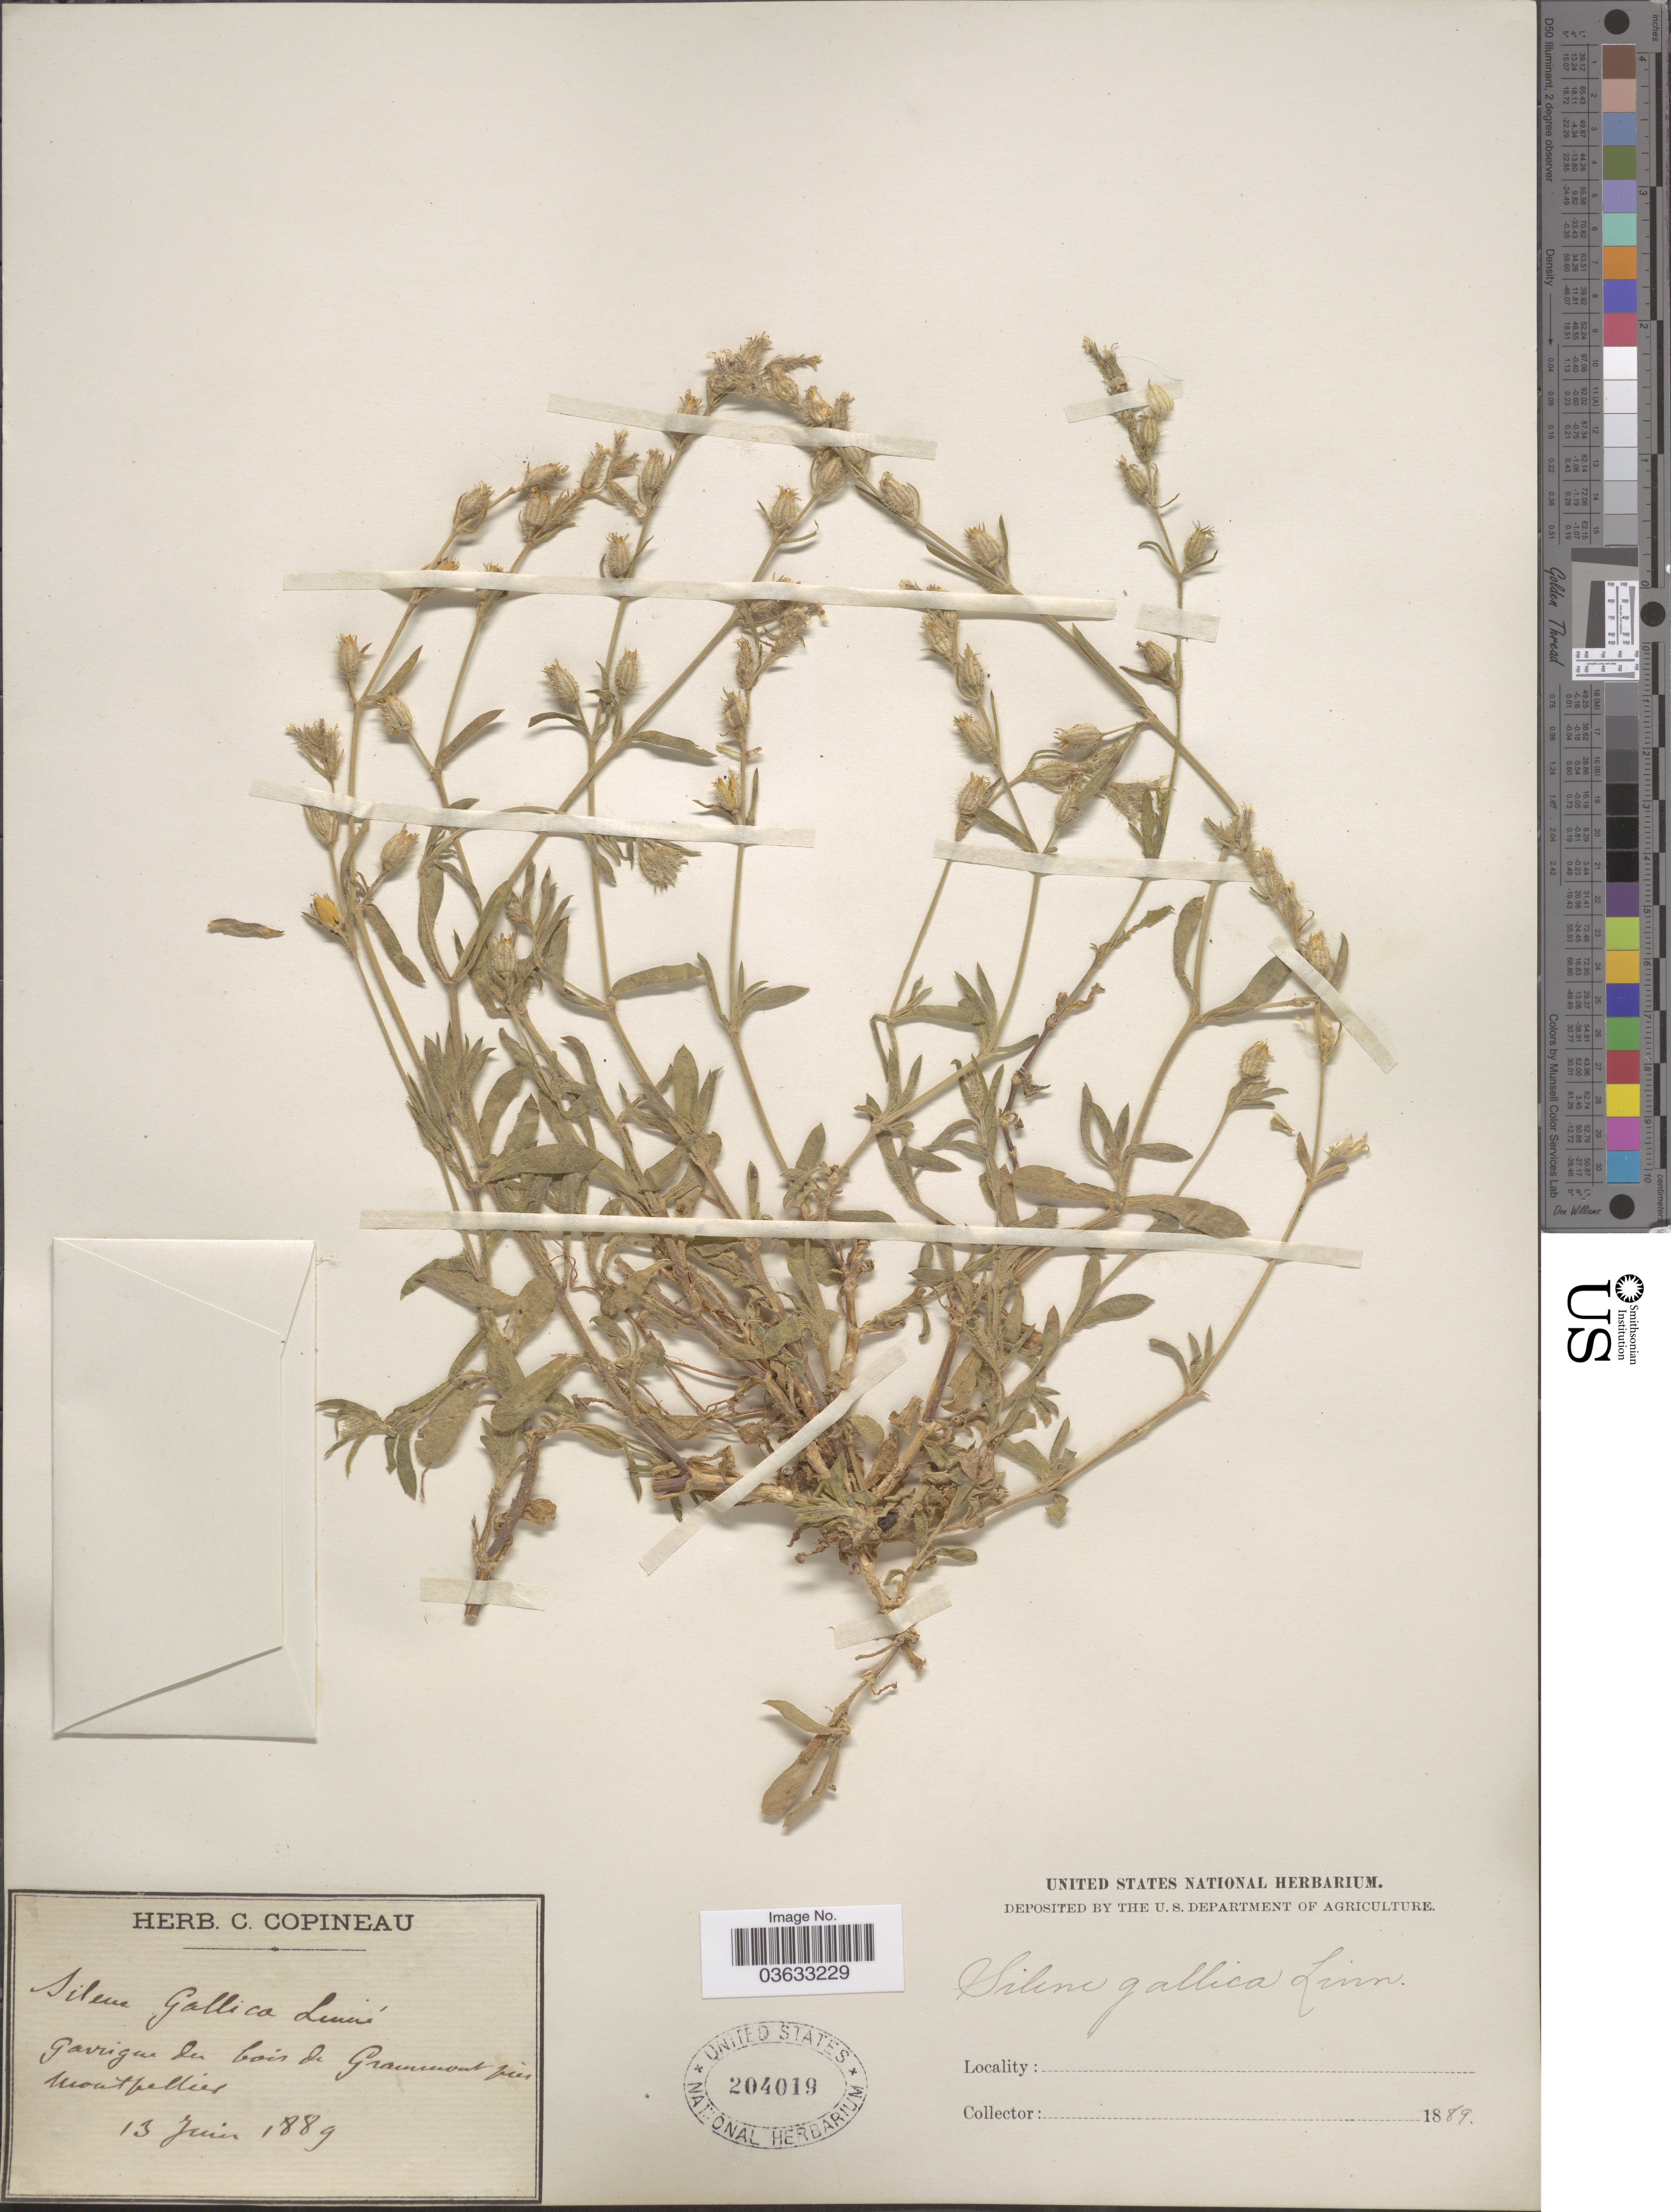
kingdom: Plantae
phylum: Tracheophyta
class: Magnoliopsida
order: Caryophyllales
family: Caryophyllaceae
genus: Silene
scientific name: Silene gallica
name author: L.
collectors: ex herb. C. Copineau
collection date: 1889-06-13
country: France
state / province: Occitanie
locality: Garrigue du bois de Grammont près Montpellier [Scrubland of the woods of Grammont near Montpellier]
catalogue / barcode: US 204019